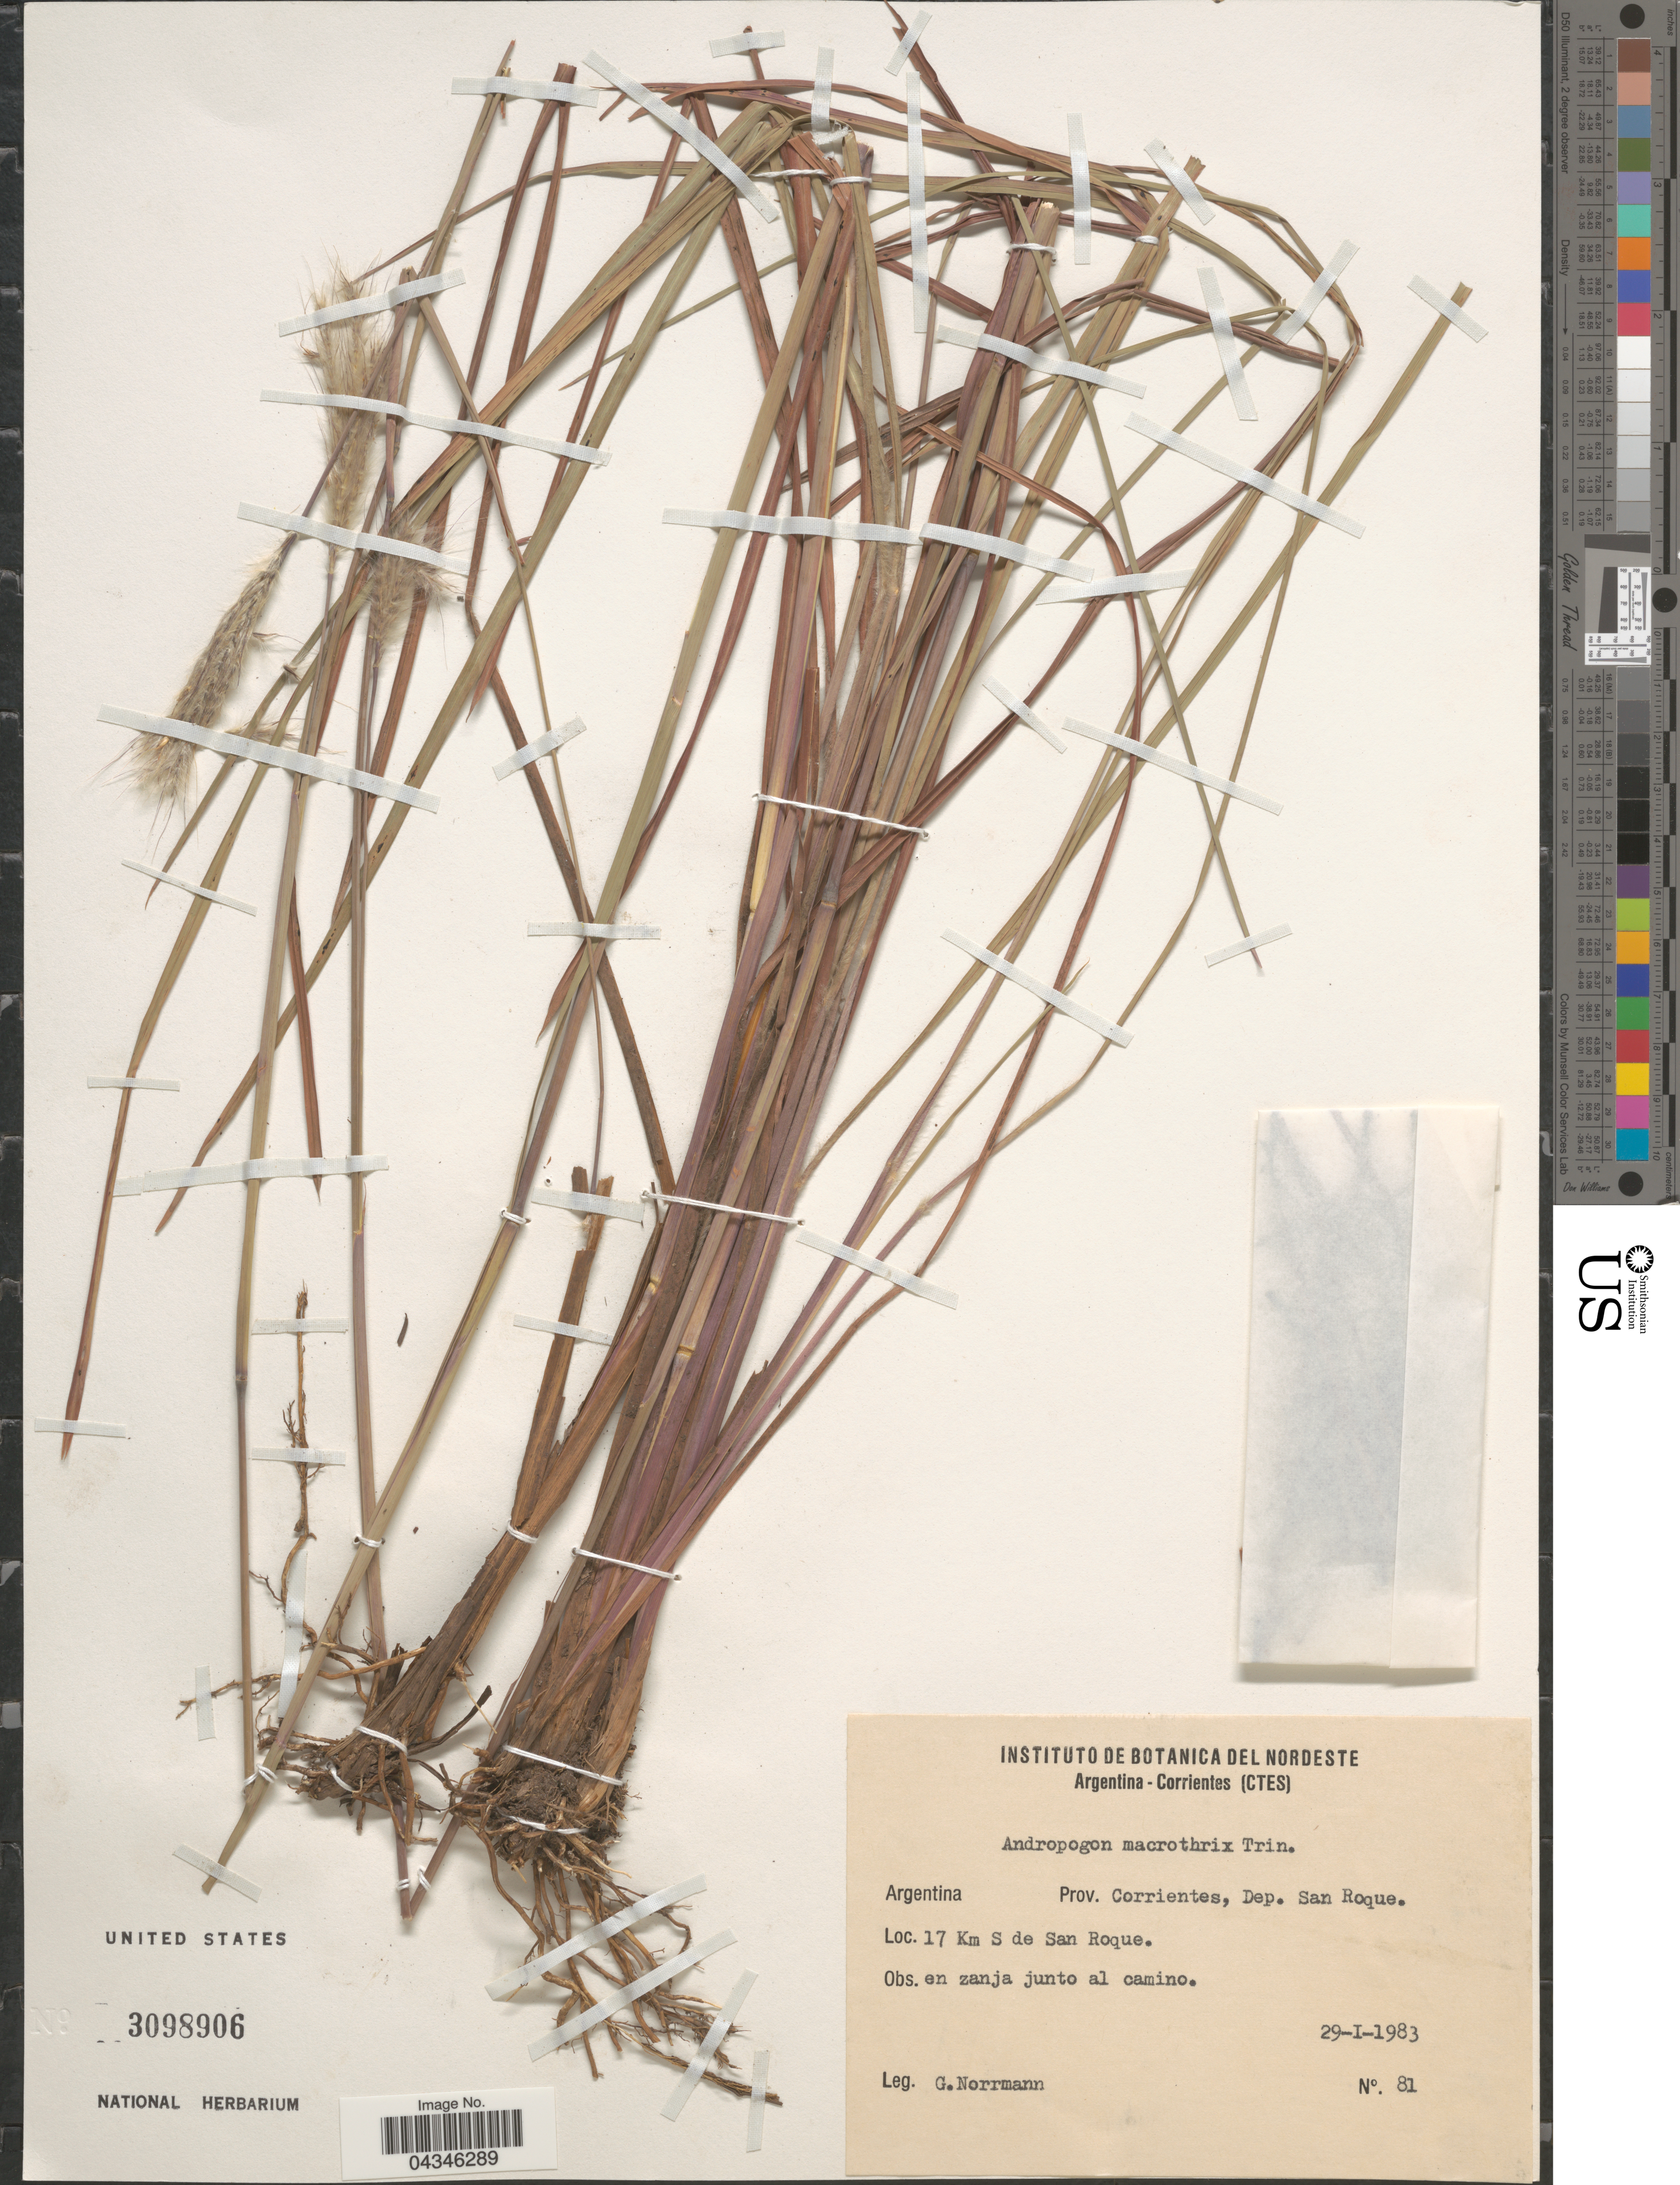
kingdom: Plantae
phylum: Tracheophyta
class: Liliopsida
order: Poales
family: Poaceae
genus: Andropogon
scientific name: Andropogon macrothrix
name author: Trin.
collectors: G. Norrmann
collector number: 81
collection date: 1983-01-29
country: Argentina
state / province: Corrientes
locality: Dep. San Roque. 17 Km S de San Roque.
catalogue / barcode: US 3098906